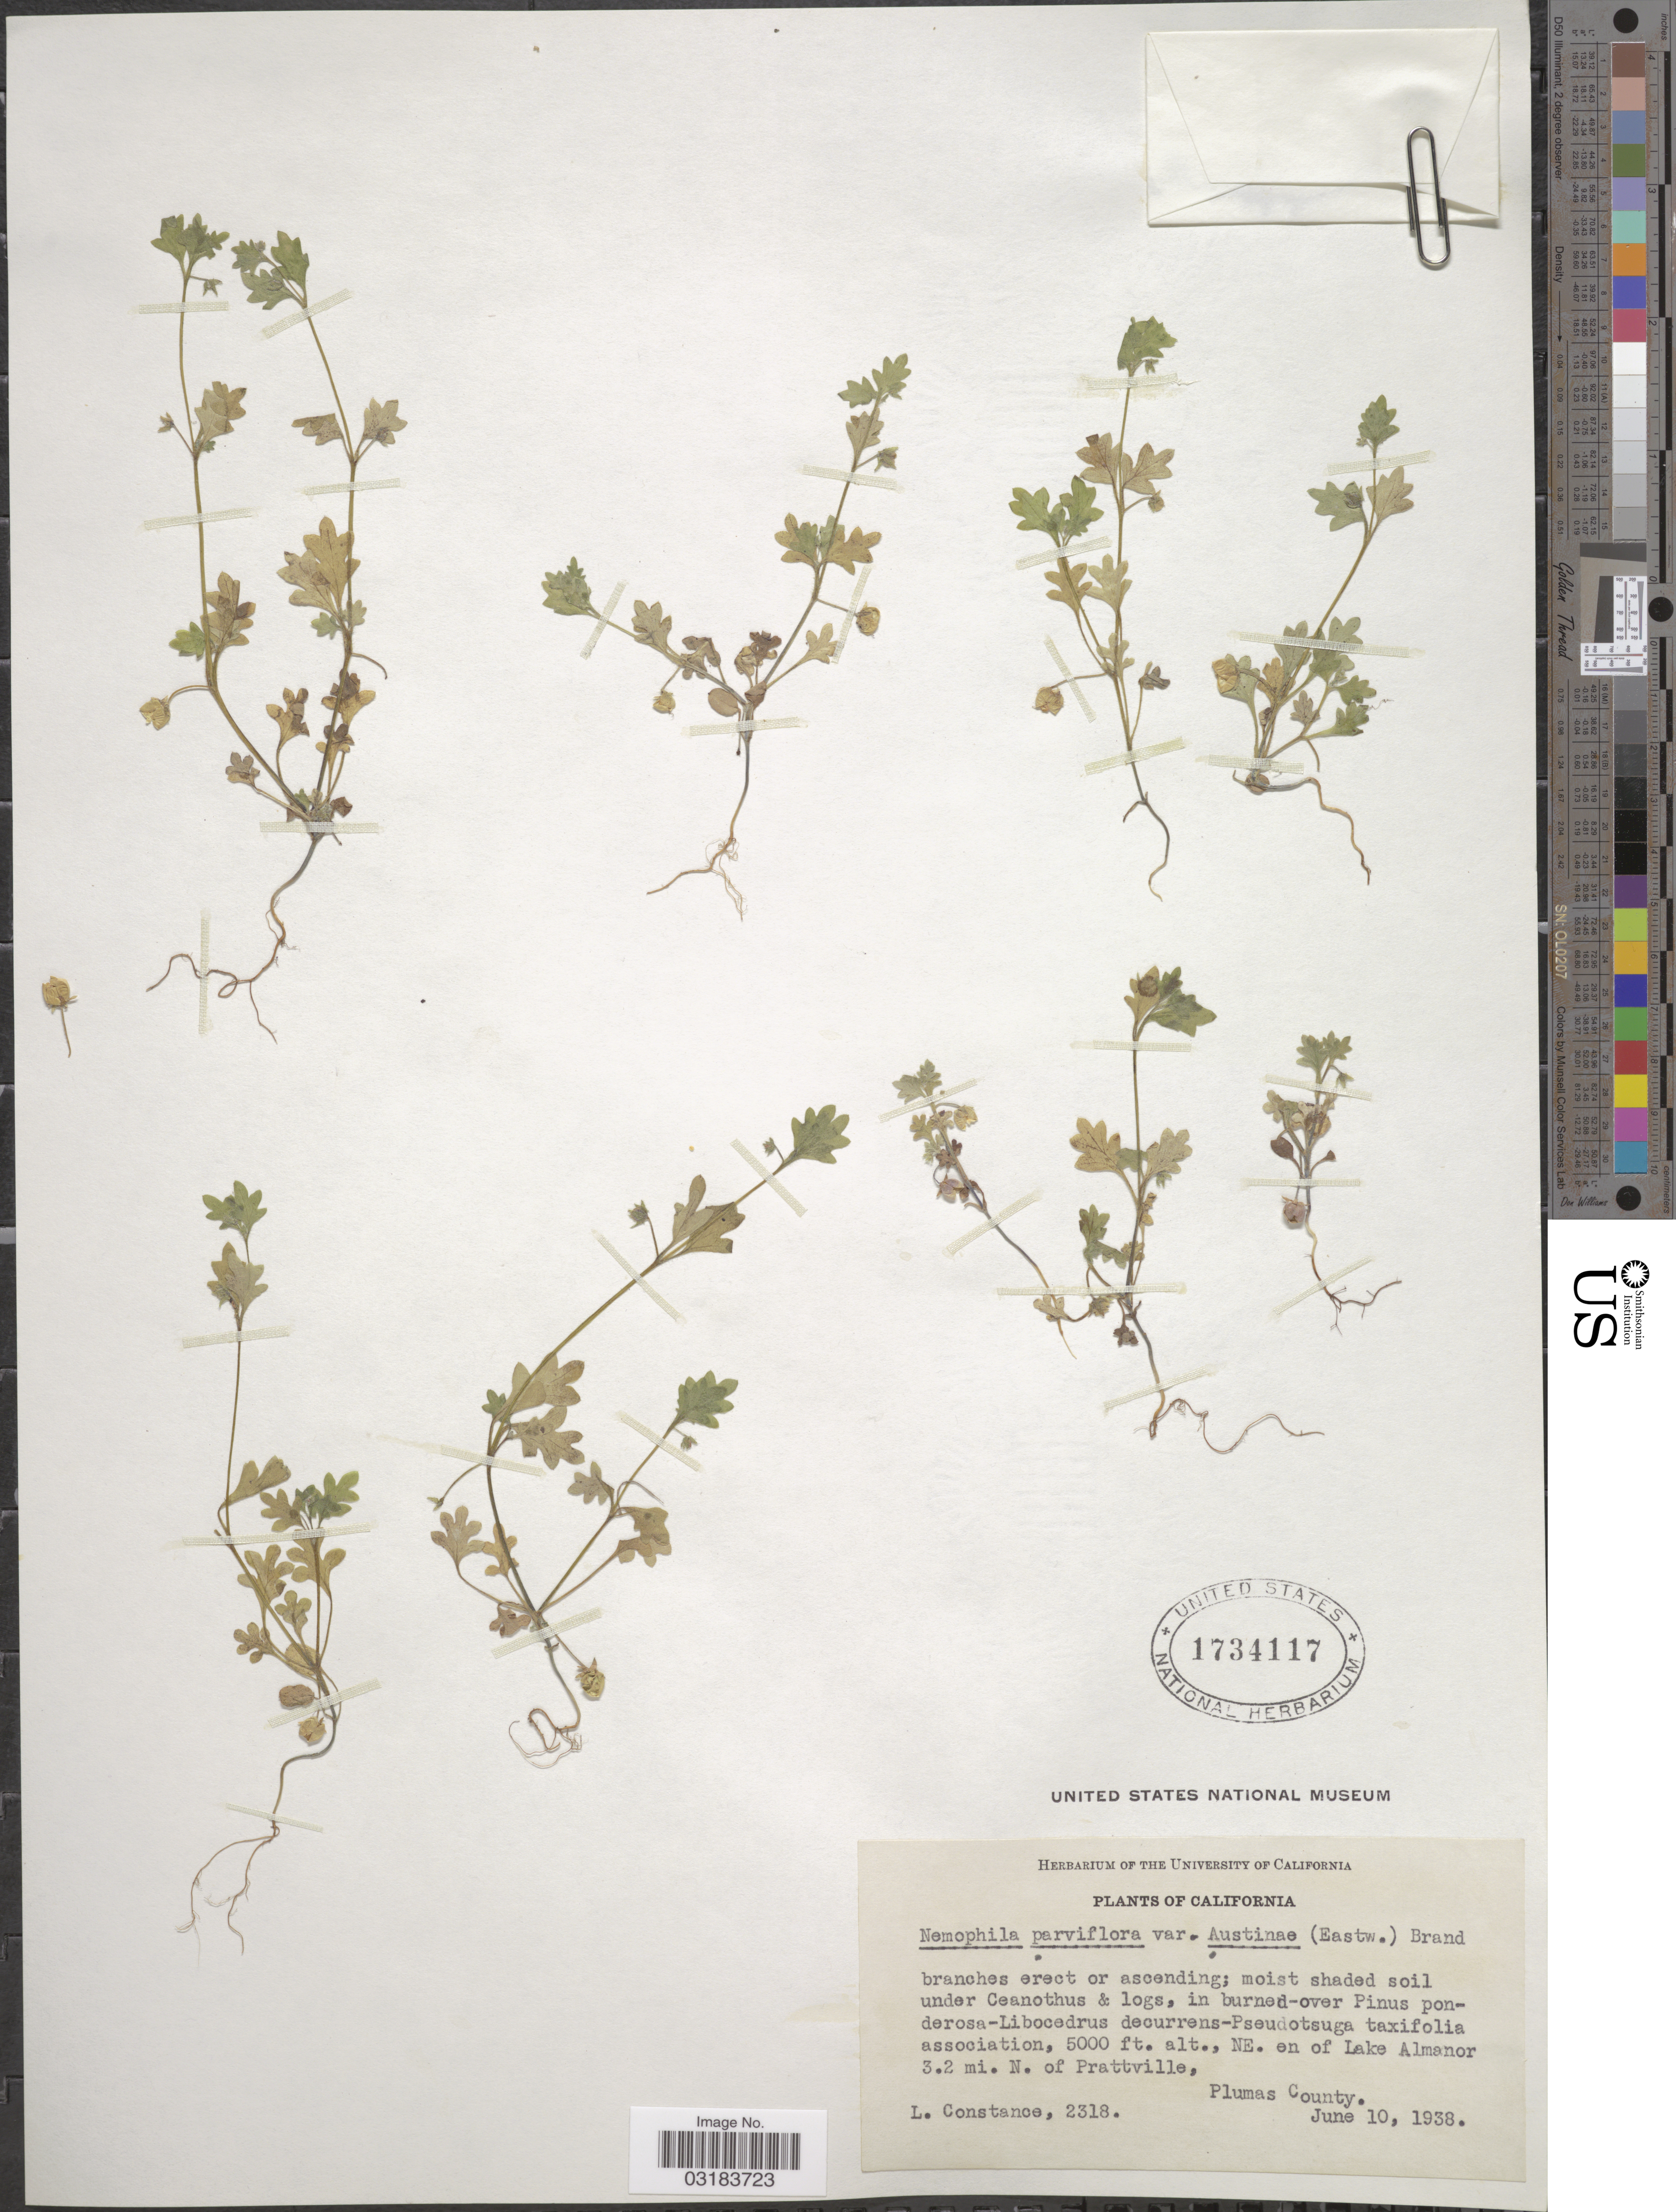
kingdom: Plantae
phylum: Tracheophyta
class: Magnoliopsida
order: Boraginales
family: Hydrophyllaceae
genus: Nemophila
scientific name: Nemophila parviflora var. austiniae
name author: (Eastw.) Brand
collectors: L. Constance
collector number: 2318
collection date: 1938-06-10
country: United States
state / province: California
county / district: Plumas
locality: NE. en of Lake Almanor 3.2 mi. N. of Prattville, Plumas County.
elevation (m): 1524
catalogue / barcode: US 1734117